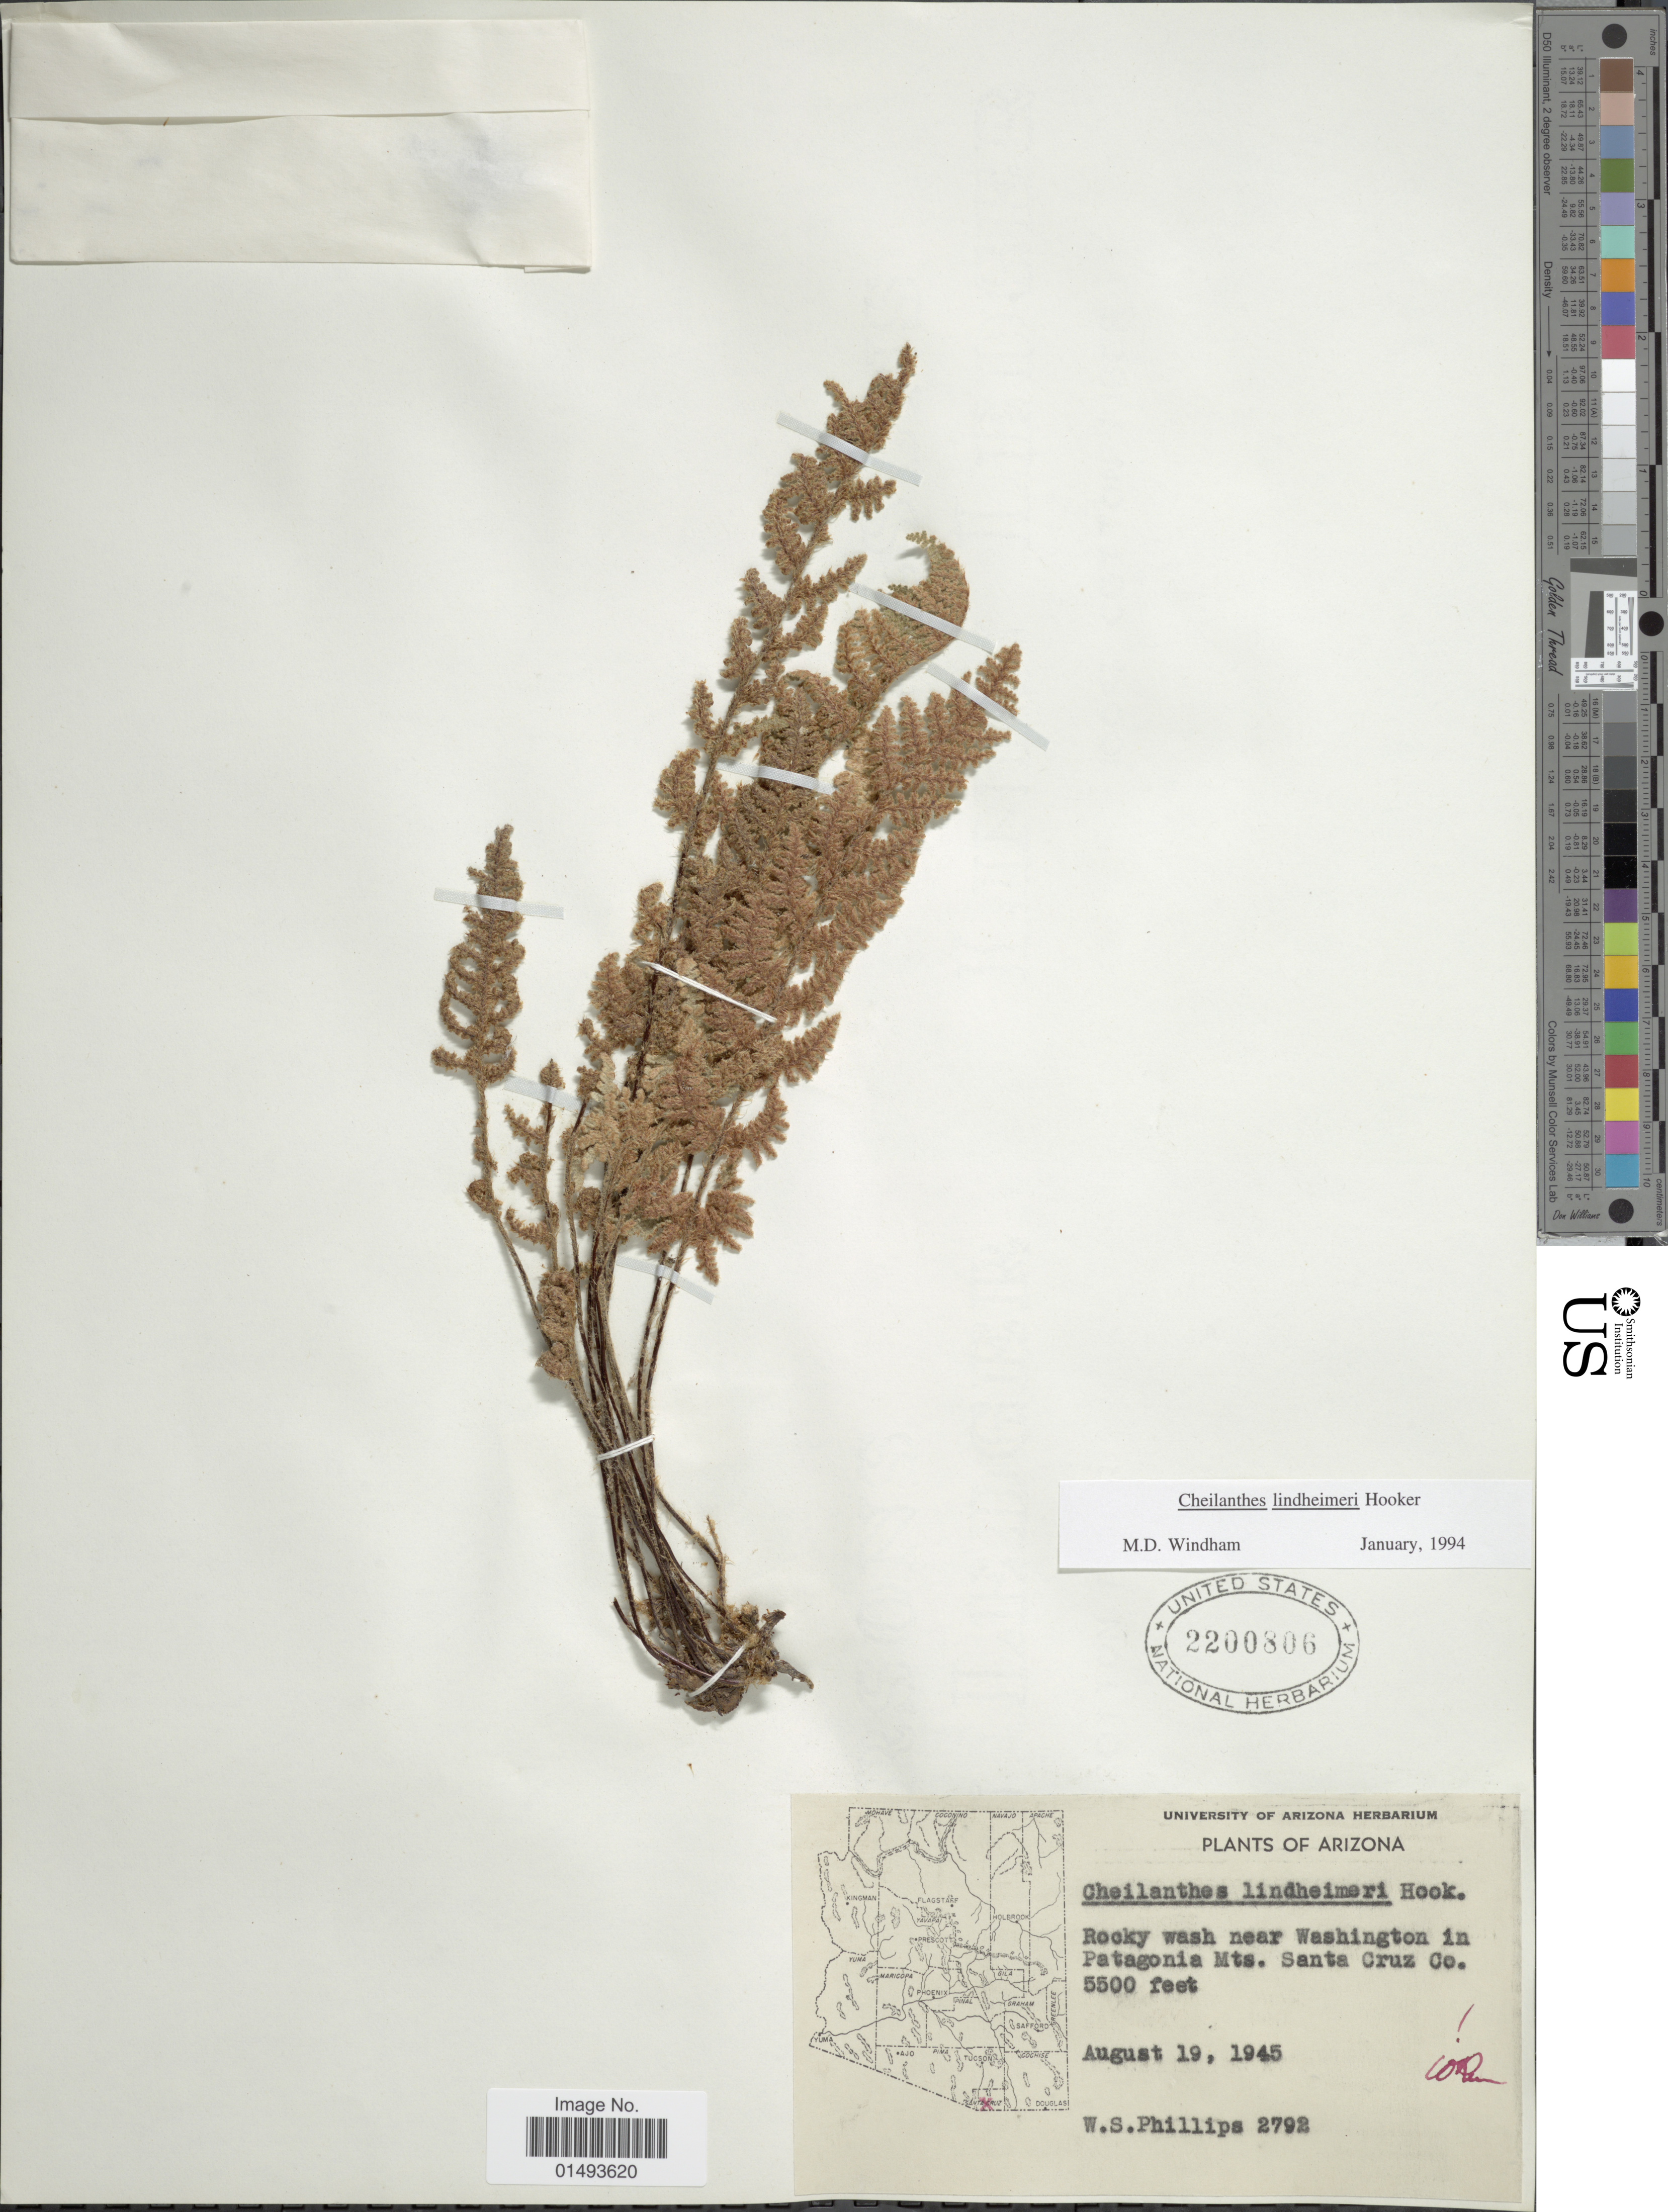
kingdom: Plantae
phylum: Tracheophyta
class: Polypodiopsida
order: Polypodiales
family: Pteridaceae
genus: Myriopteris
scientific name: Myriopteris lindheimeri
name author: (Hook.) J. Sm.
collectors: W. S. Phillips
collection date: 1945-08-19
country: United States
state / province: Arizona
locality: Plants of Arizona, Rocky wash near Washington in Patagonia Mts. Santa Cruz Co.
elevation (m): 1676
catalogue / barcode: US 2200806